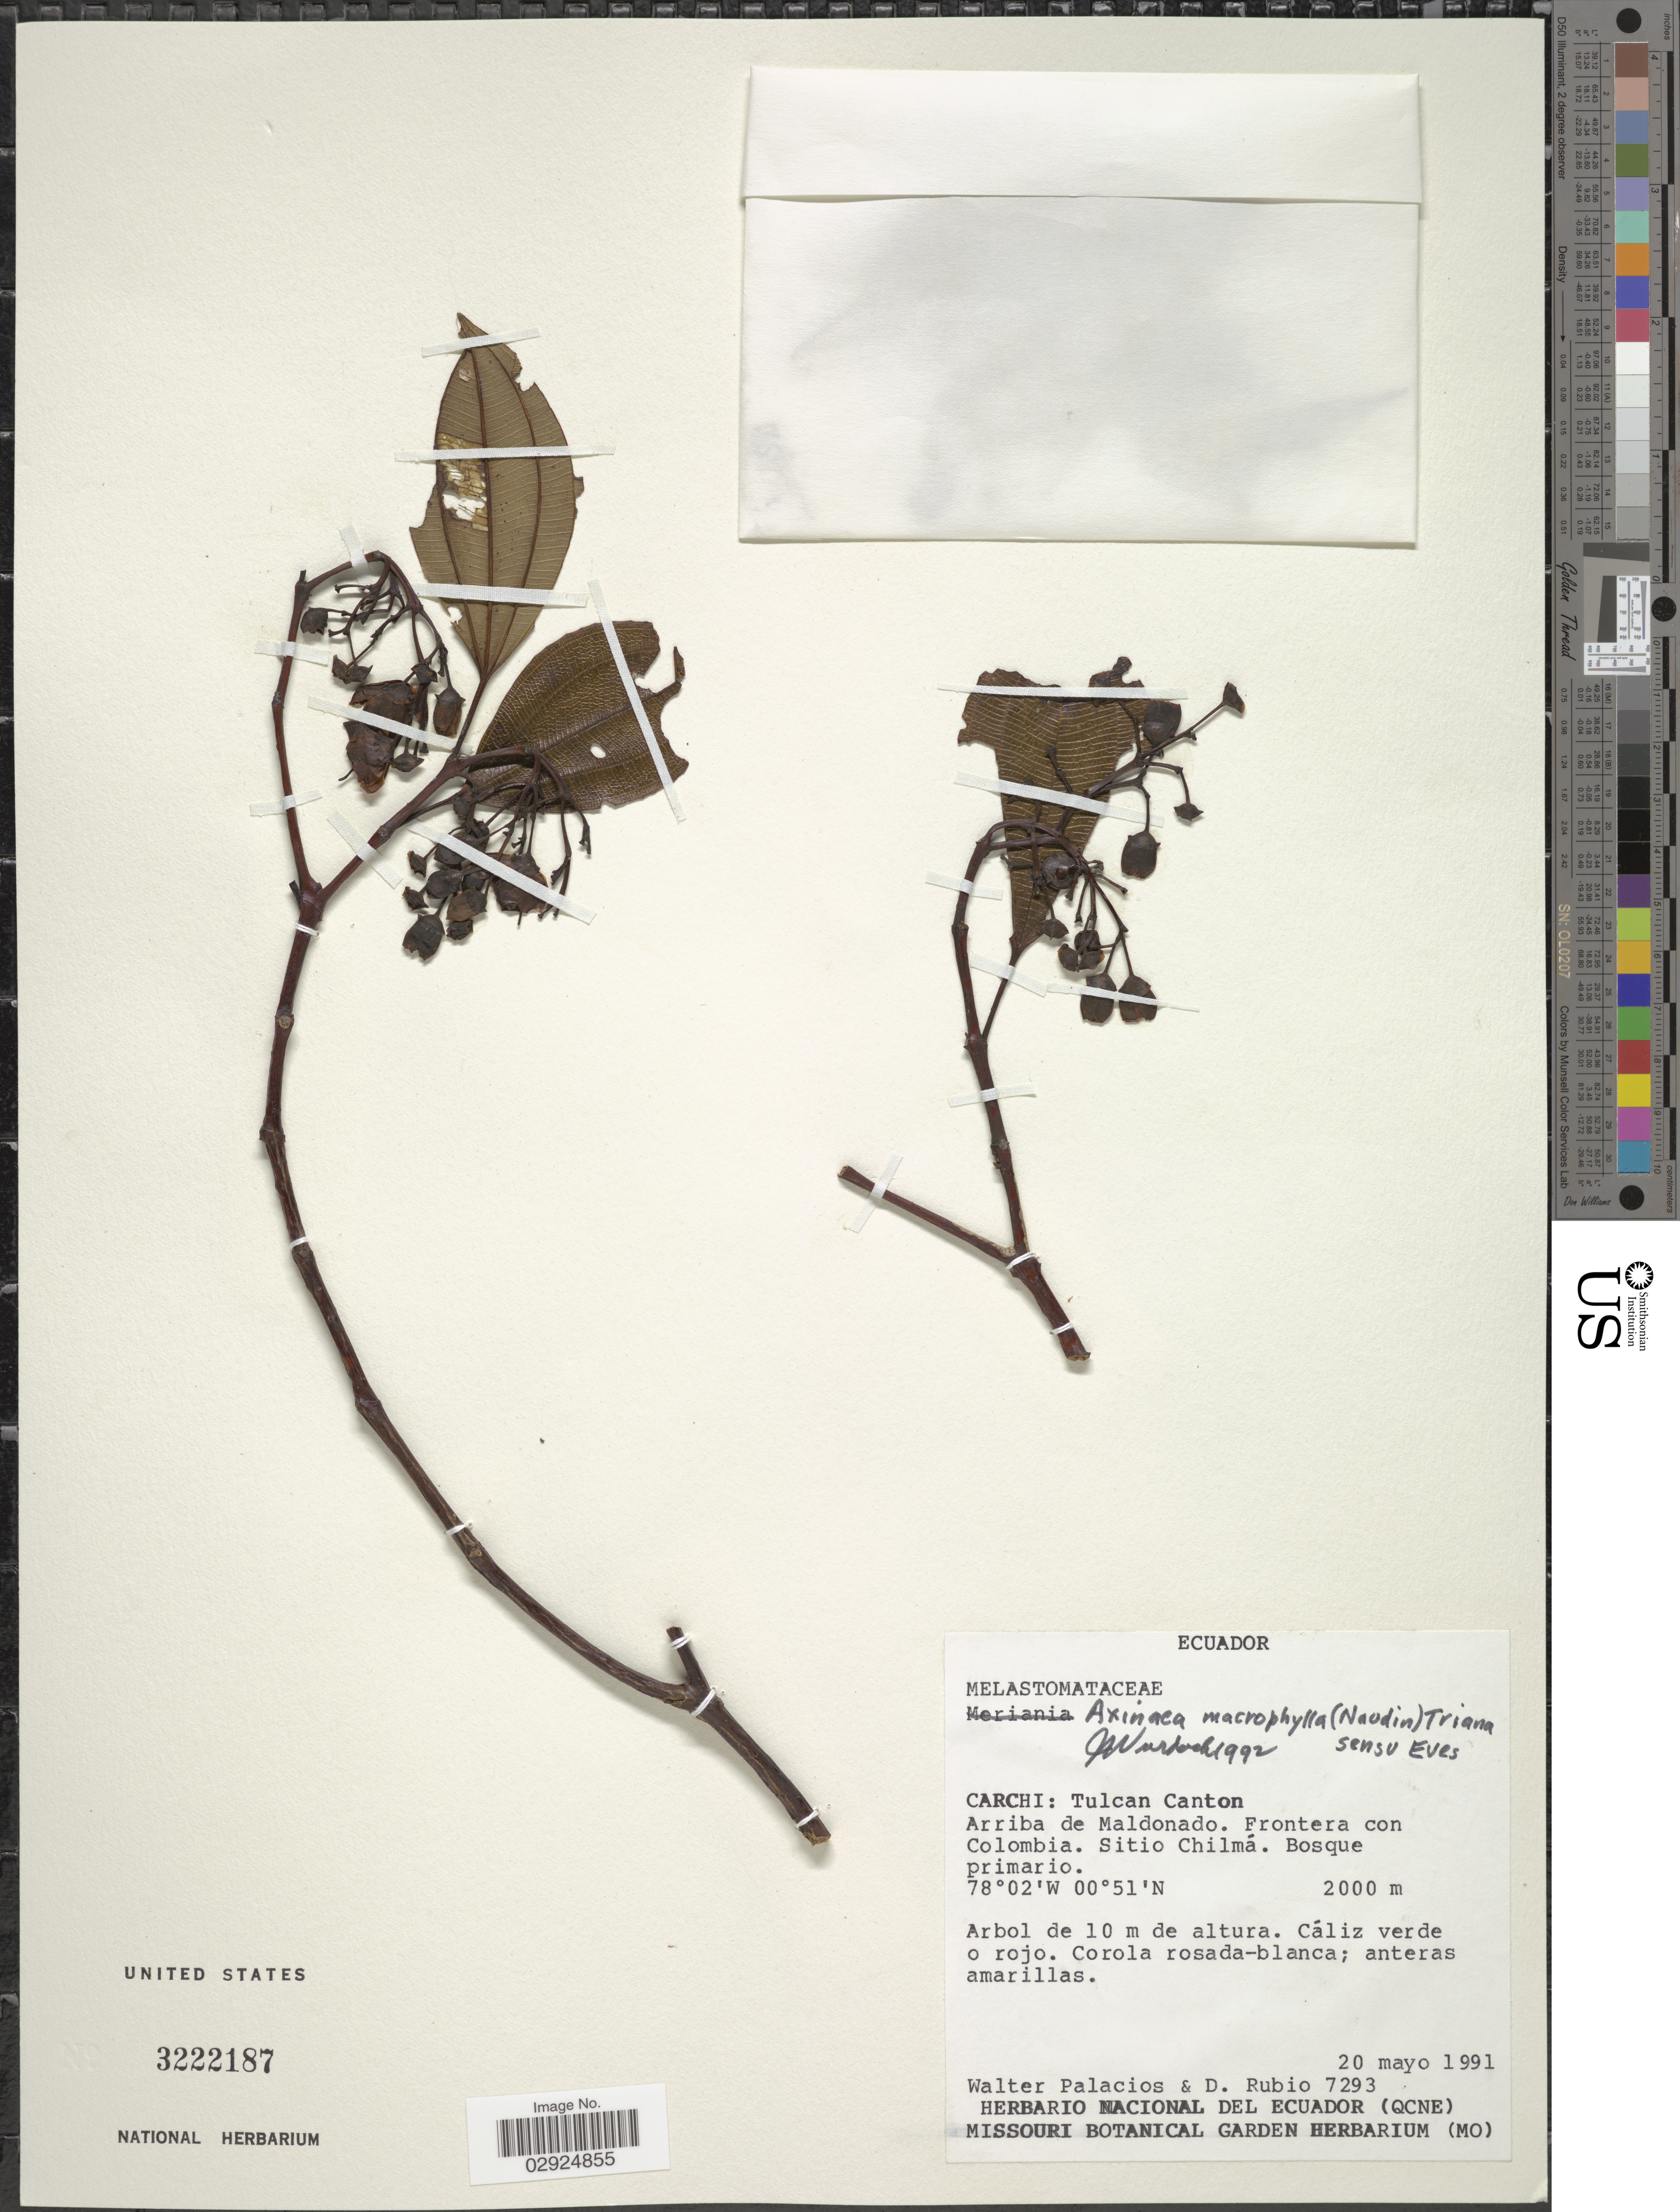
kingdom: Plantae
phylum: Tracheophyta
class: Magnoliopsida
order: Myrtales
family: Melastomataceae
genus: Axinaea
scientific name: Axinaea macrophylla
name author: (Naudin) Triana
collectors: W. Palacios & D. Rubio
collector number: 7293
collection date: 1991-05-20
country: Ecuador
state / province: Carchi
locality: Carchi: Tulcan Canton. Arriba de Maldonado. Frontera con Colombia. Sitio Chilmá.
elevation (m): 2000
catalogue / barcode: US 3222187